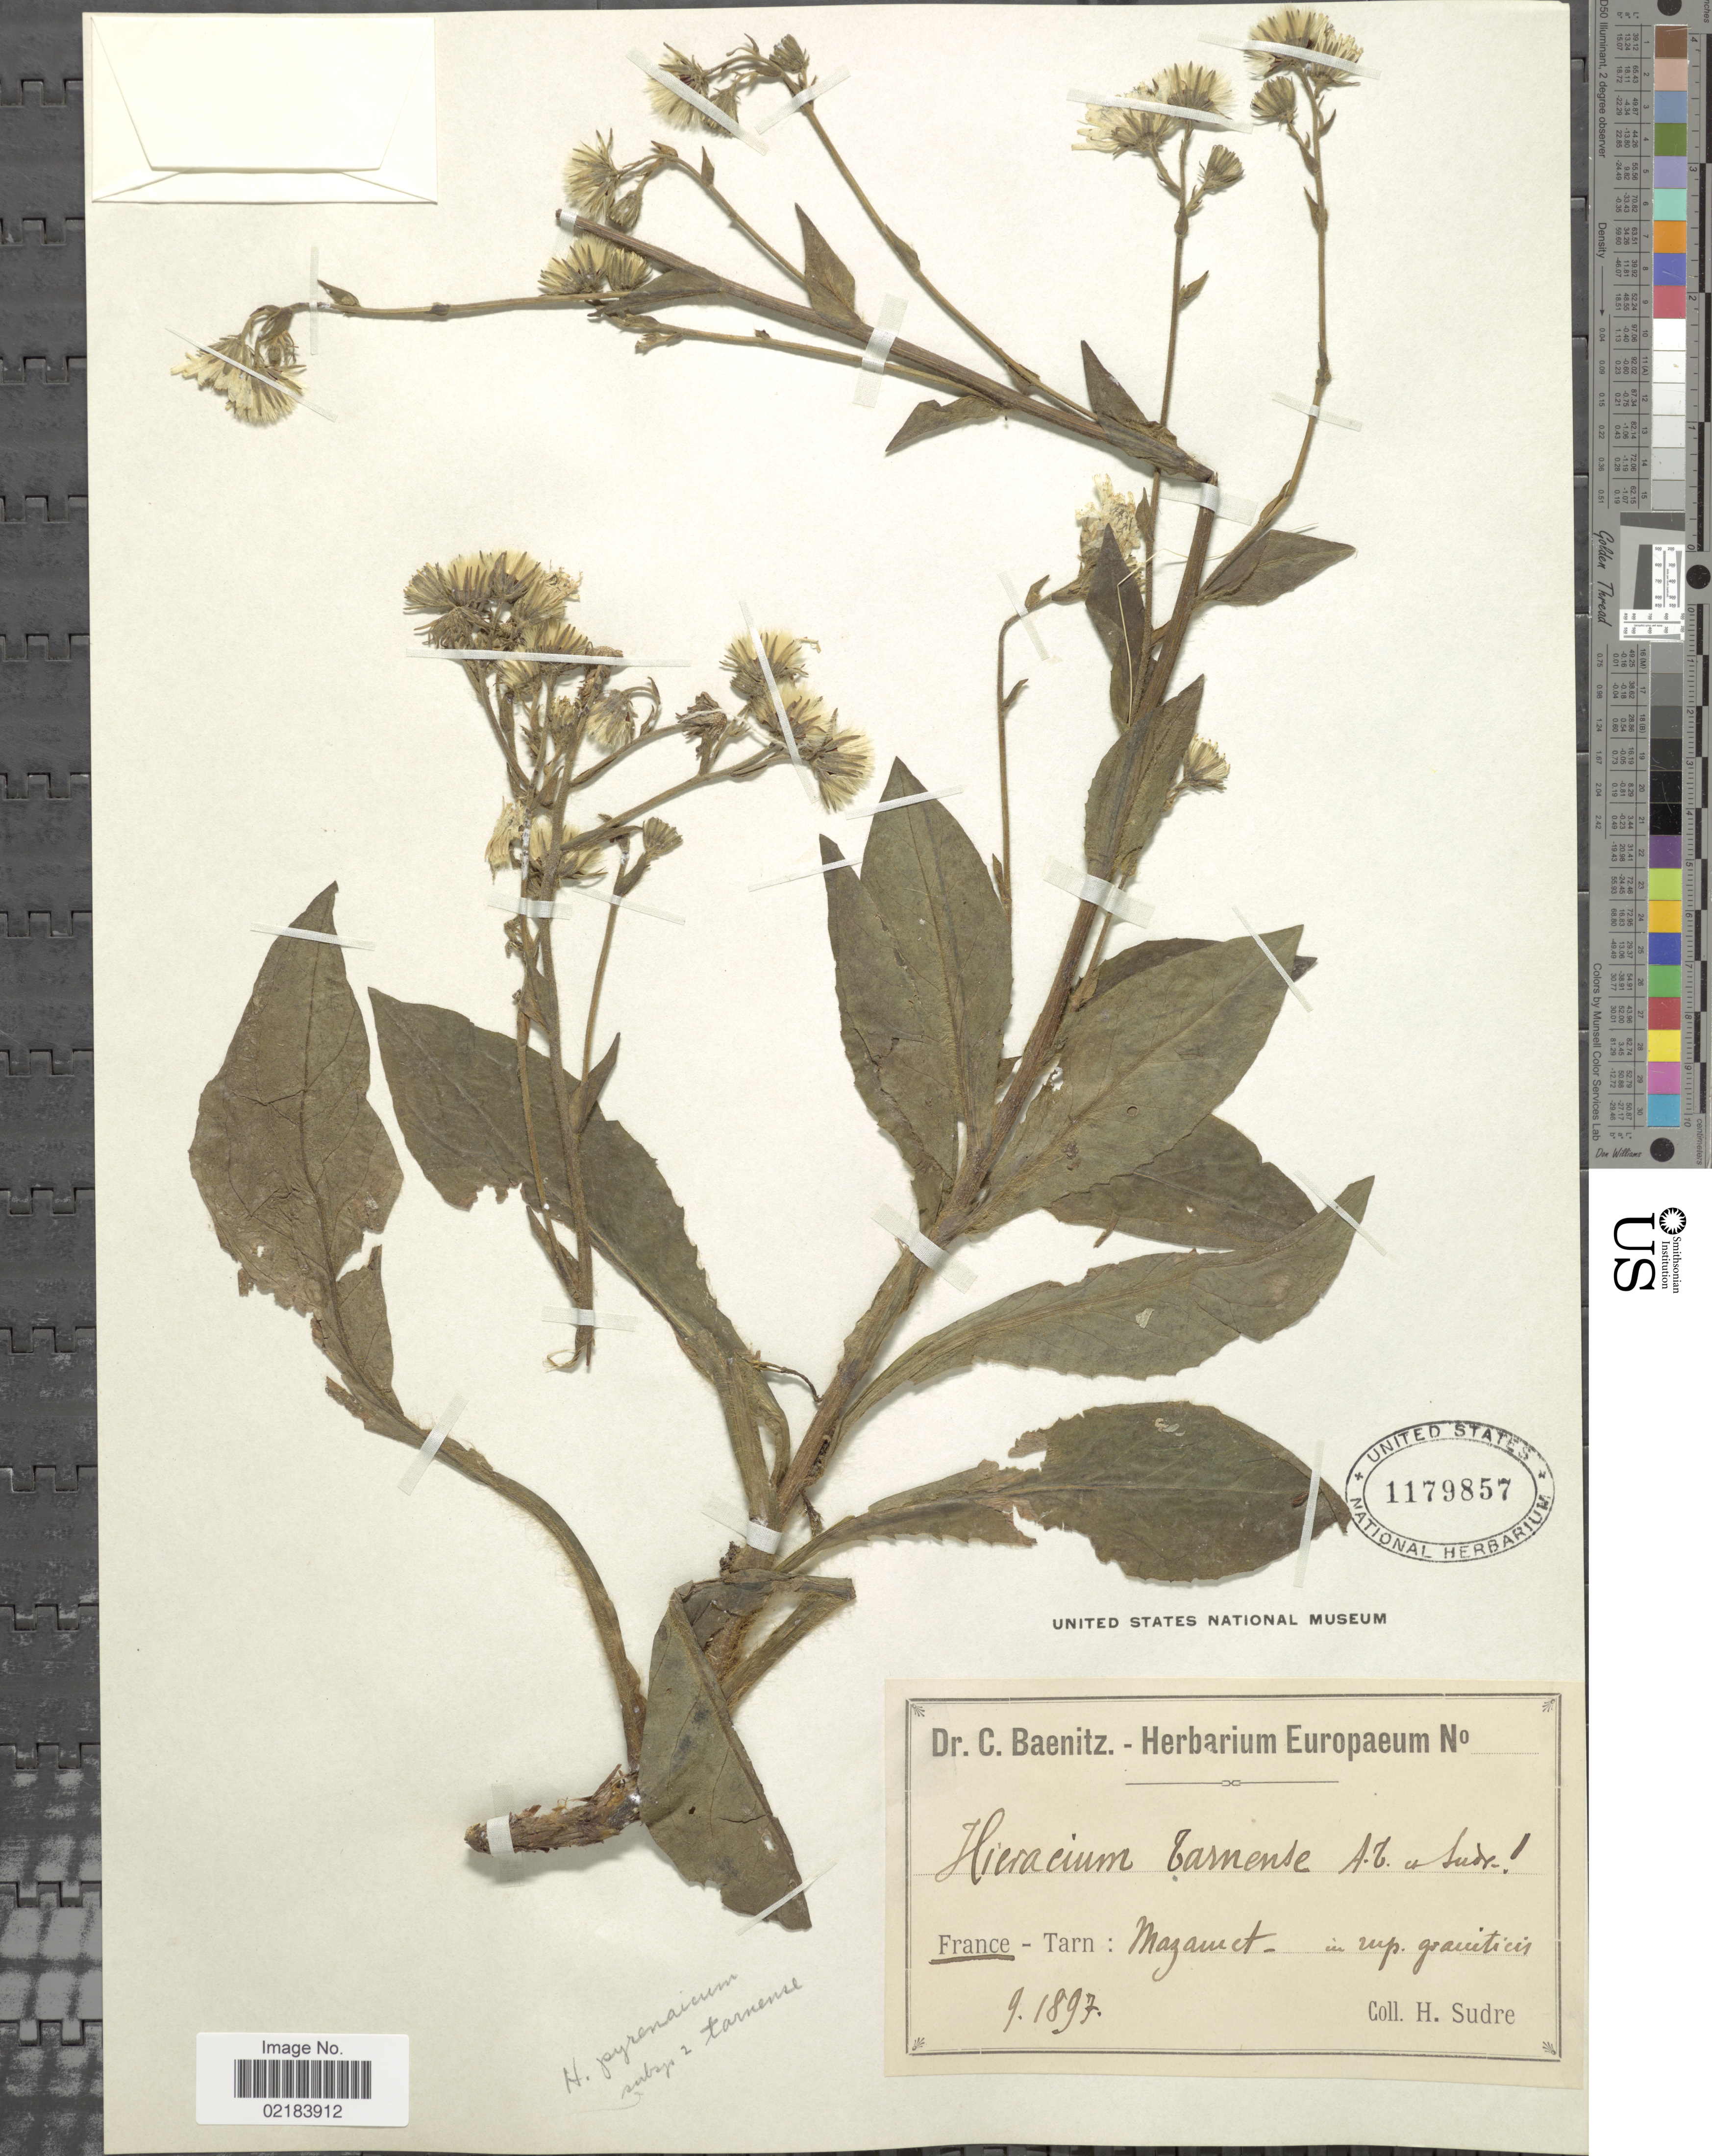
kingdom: Plantae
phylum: Tracheophyta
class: Magnoliopsida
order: Asterales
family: Asteraceae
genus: Hieracium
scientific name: Hieracium nobile subsp. nobile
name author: Gren. & Godr.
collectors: H. Sudre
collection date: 1897-09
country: France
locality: Tarn: Mazanet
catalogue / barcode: US 1179857